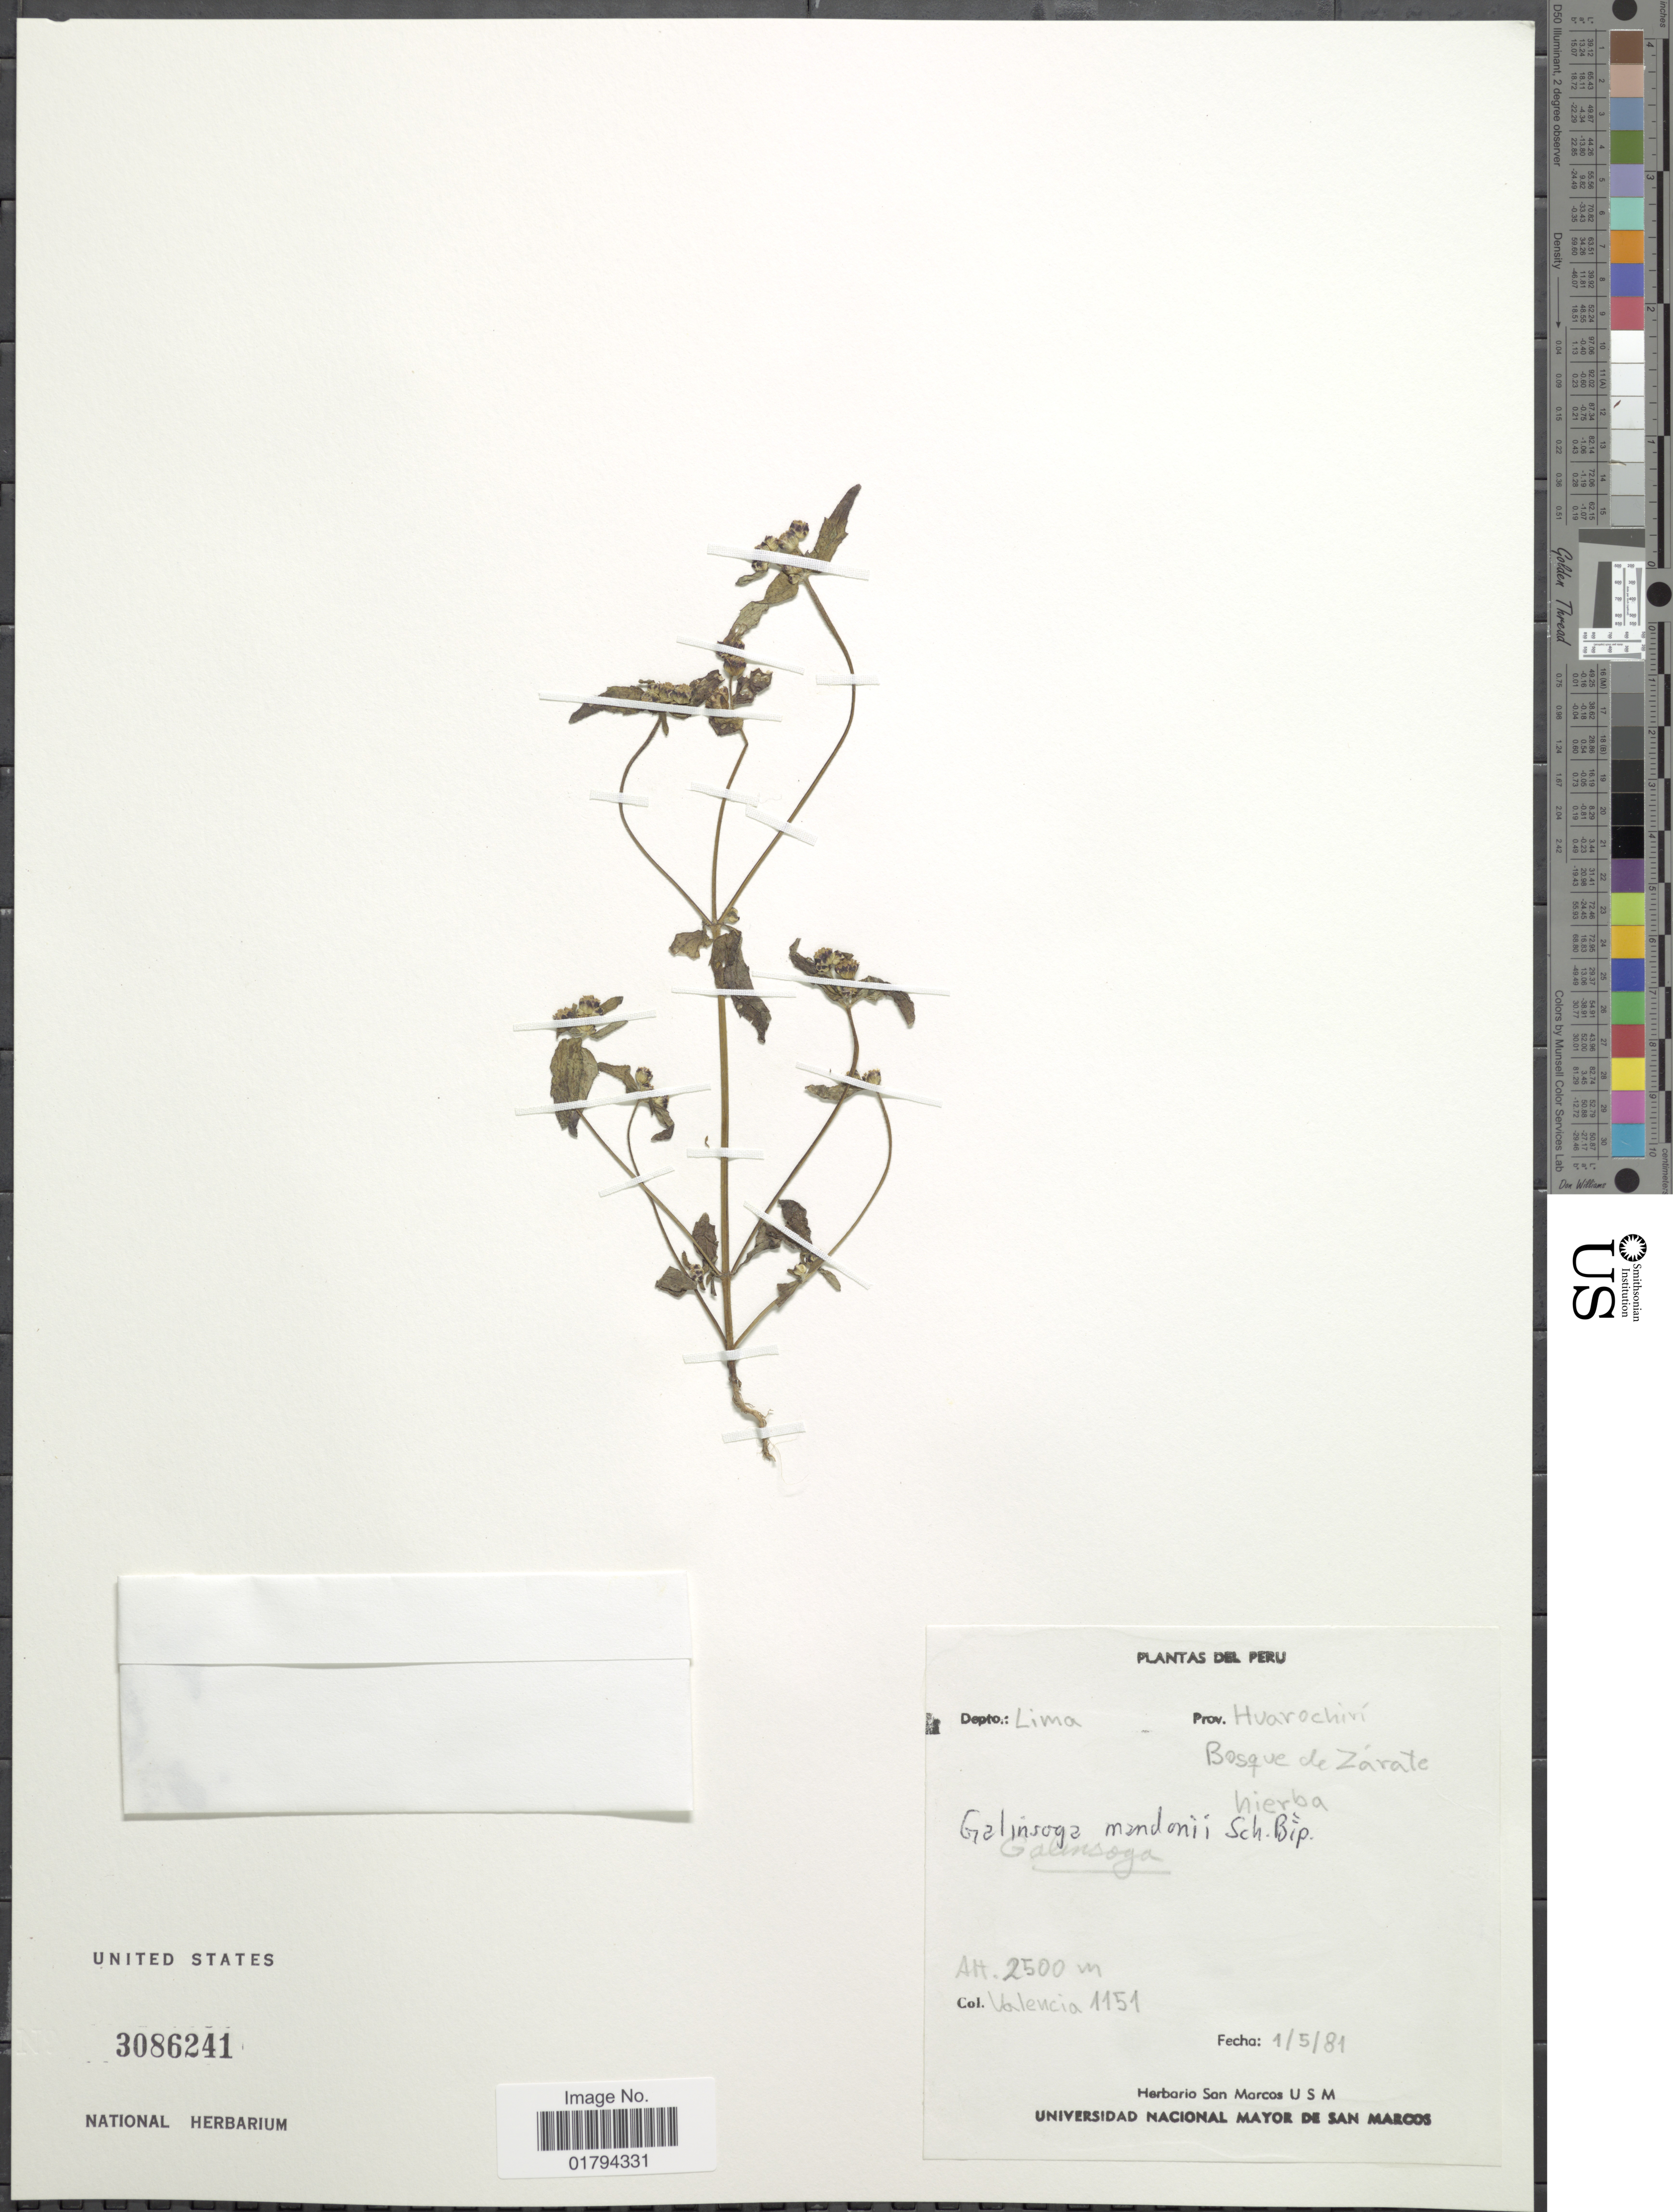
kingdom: Plantae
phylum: Tracheophyta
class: Magnoliopsida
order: Asterales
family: Asteraceae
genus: Galinsoga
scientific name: Galinsoga mandonii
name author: Sch. Bip.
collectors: -. Valencia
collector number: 1151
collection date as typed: Transcribed d/m/y: 1/5/81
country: Peru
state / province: Lima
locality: Bosque de Zárate, Prov. Huarochirí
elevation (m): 2500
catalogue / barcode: US 3086241